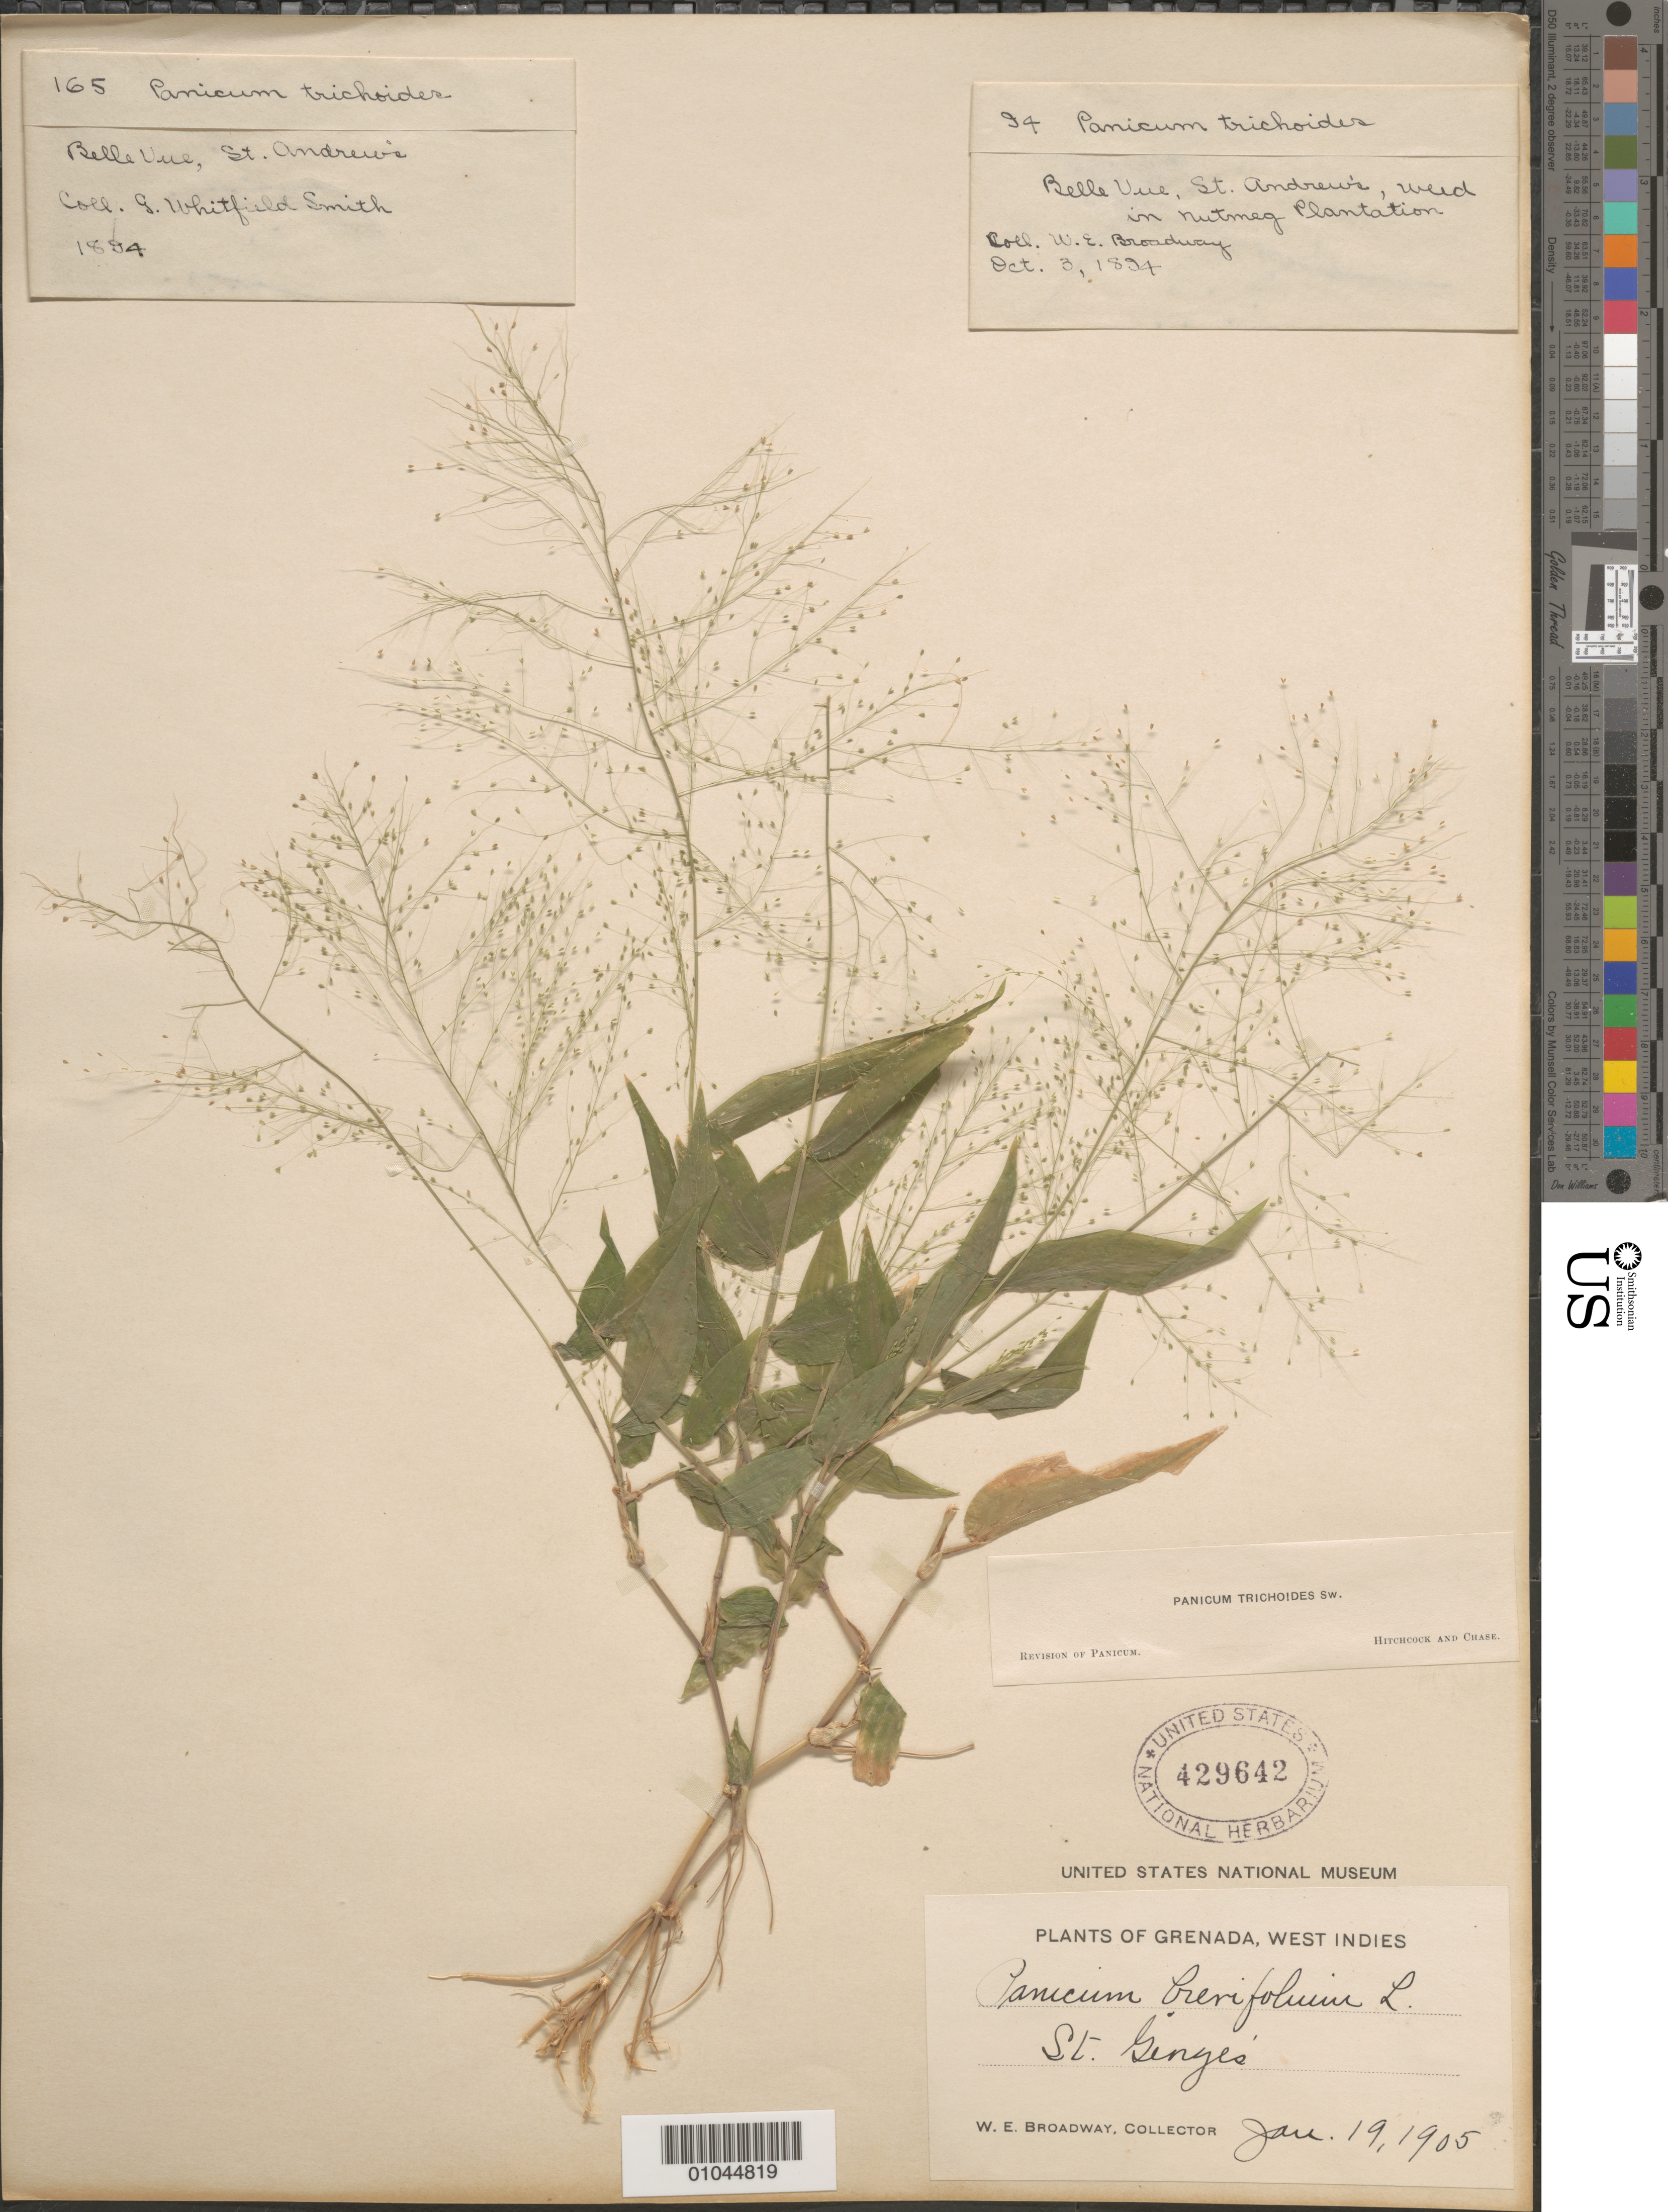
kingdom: Plantae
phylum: Tracheophyta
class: Liliopsida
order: Poales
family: Poaceae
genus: Panicum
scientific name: Panicum trichoides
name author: Sw.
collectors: W. E. Broadway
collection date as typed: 19 Jan 1905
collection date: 1905-01-19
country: Grenada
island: Grenada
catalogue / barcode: US 429642